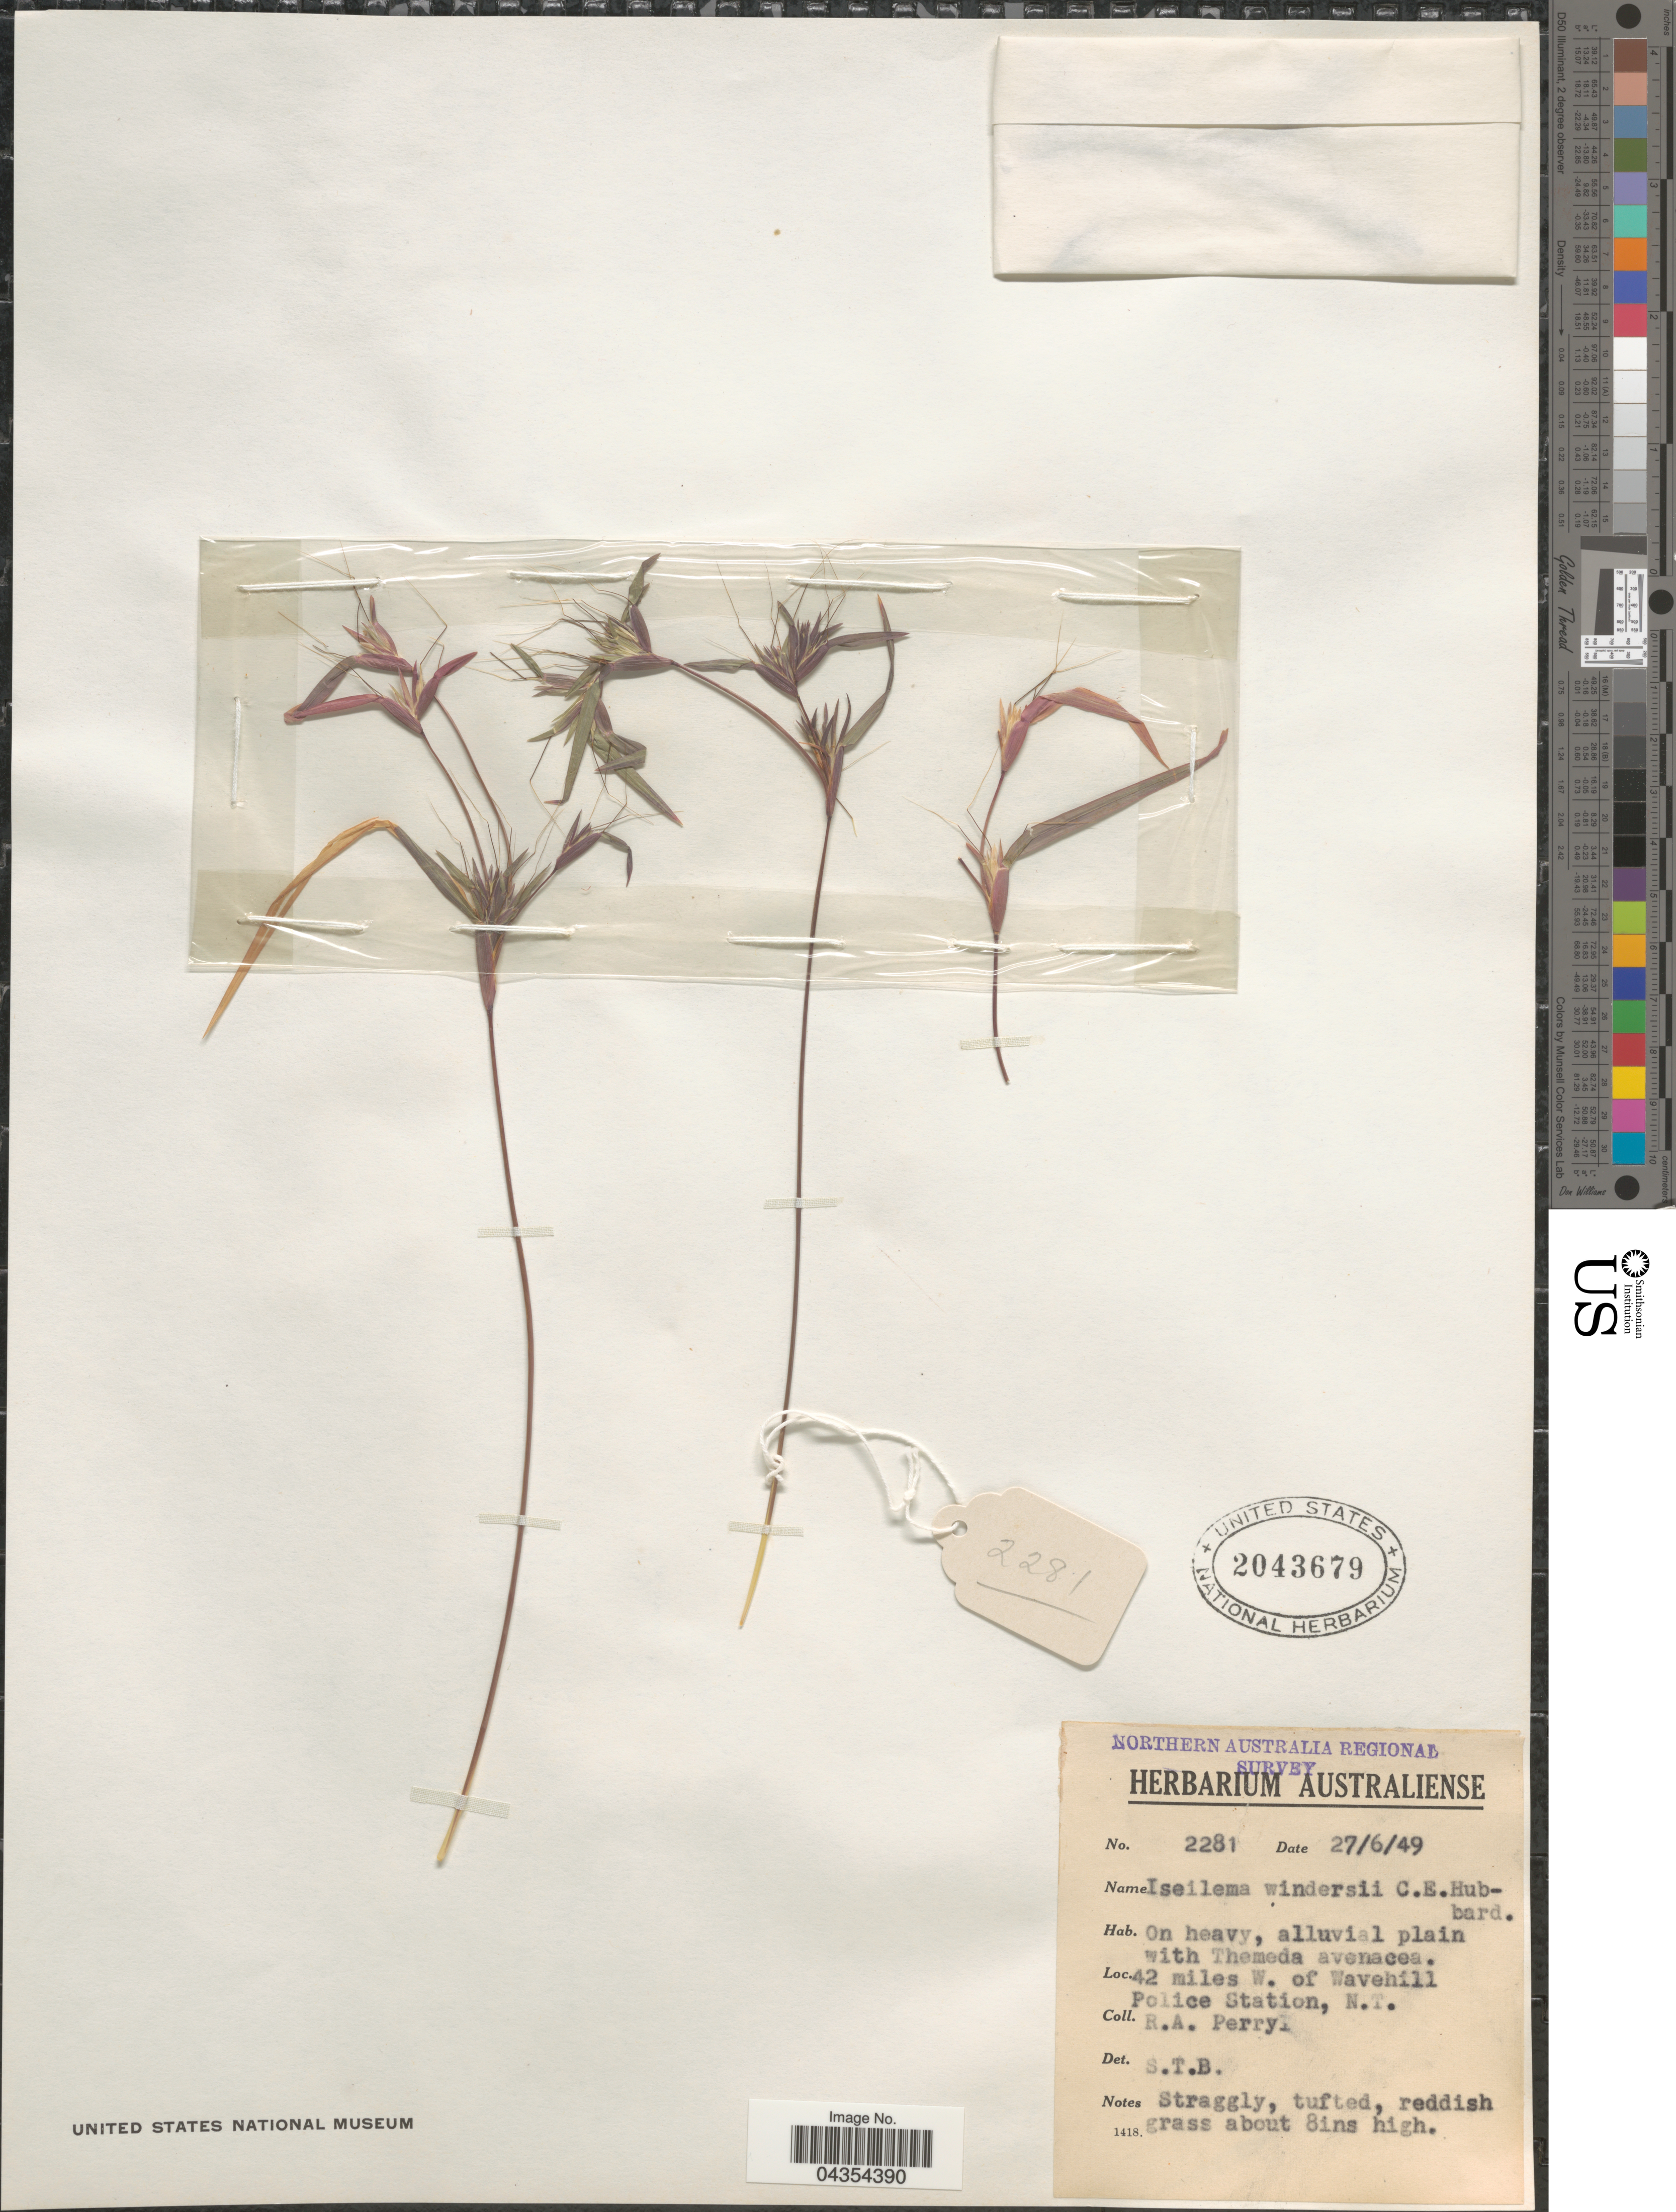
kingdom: Plantae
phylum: Tracheophyta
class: Liliopsida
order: Poales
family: Poaceae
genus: Iseilema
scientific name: Iseilema windersii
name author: C.E. Hubb.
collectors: Perry, R. A.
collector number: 2281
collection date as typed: Transcribed d/m/y: 27/6/49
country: Australia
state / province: Northern Territory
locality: Northern Australia Regional Survey. 42 miles W. of Wavehill Police Station, N.T.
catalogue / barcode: US 2043679